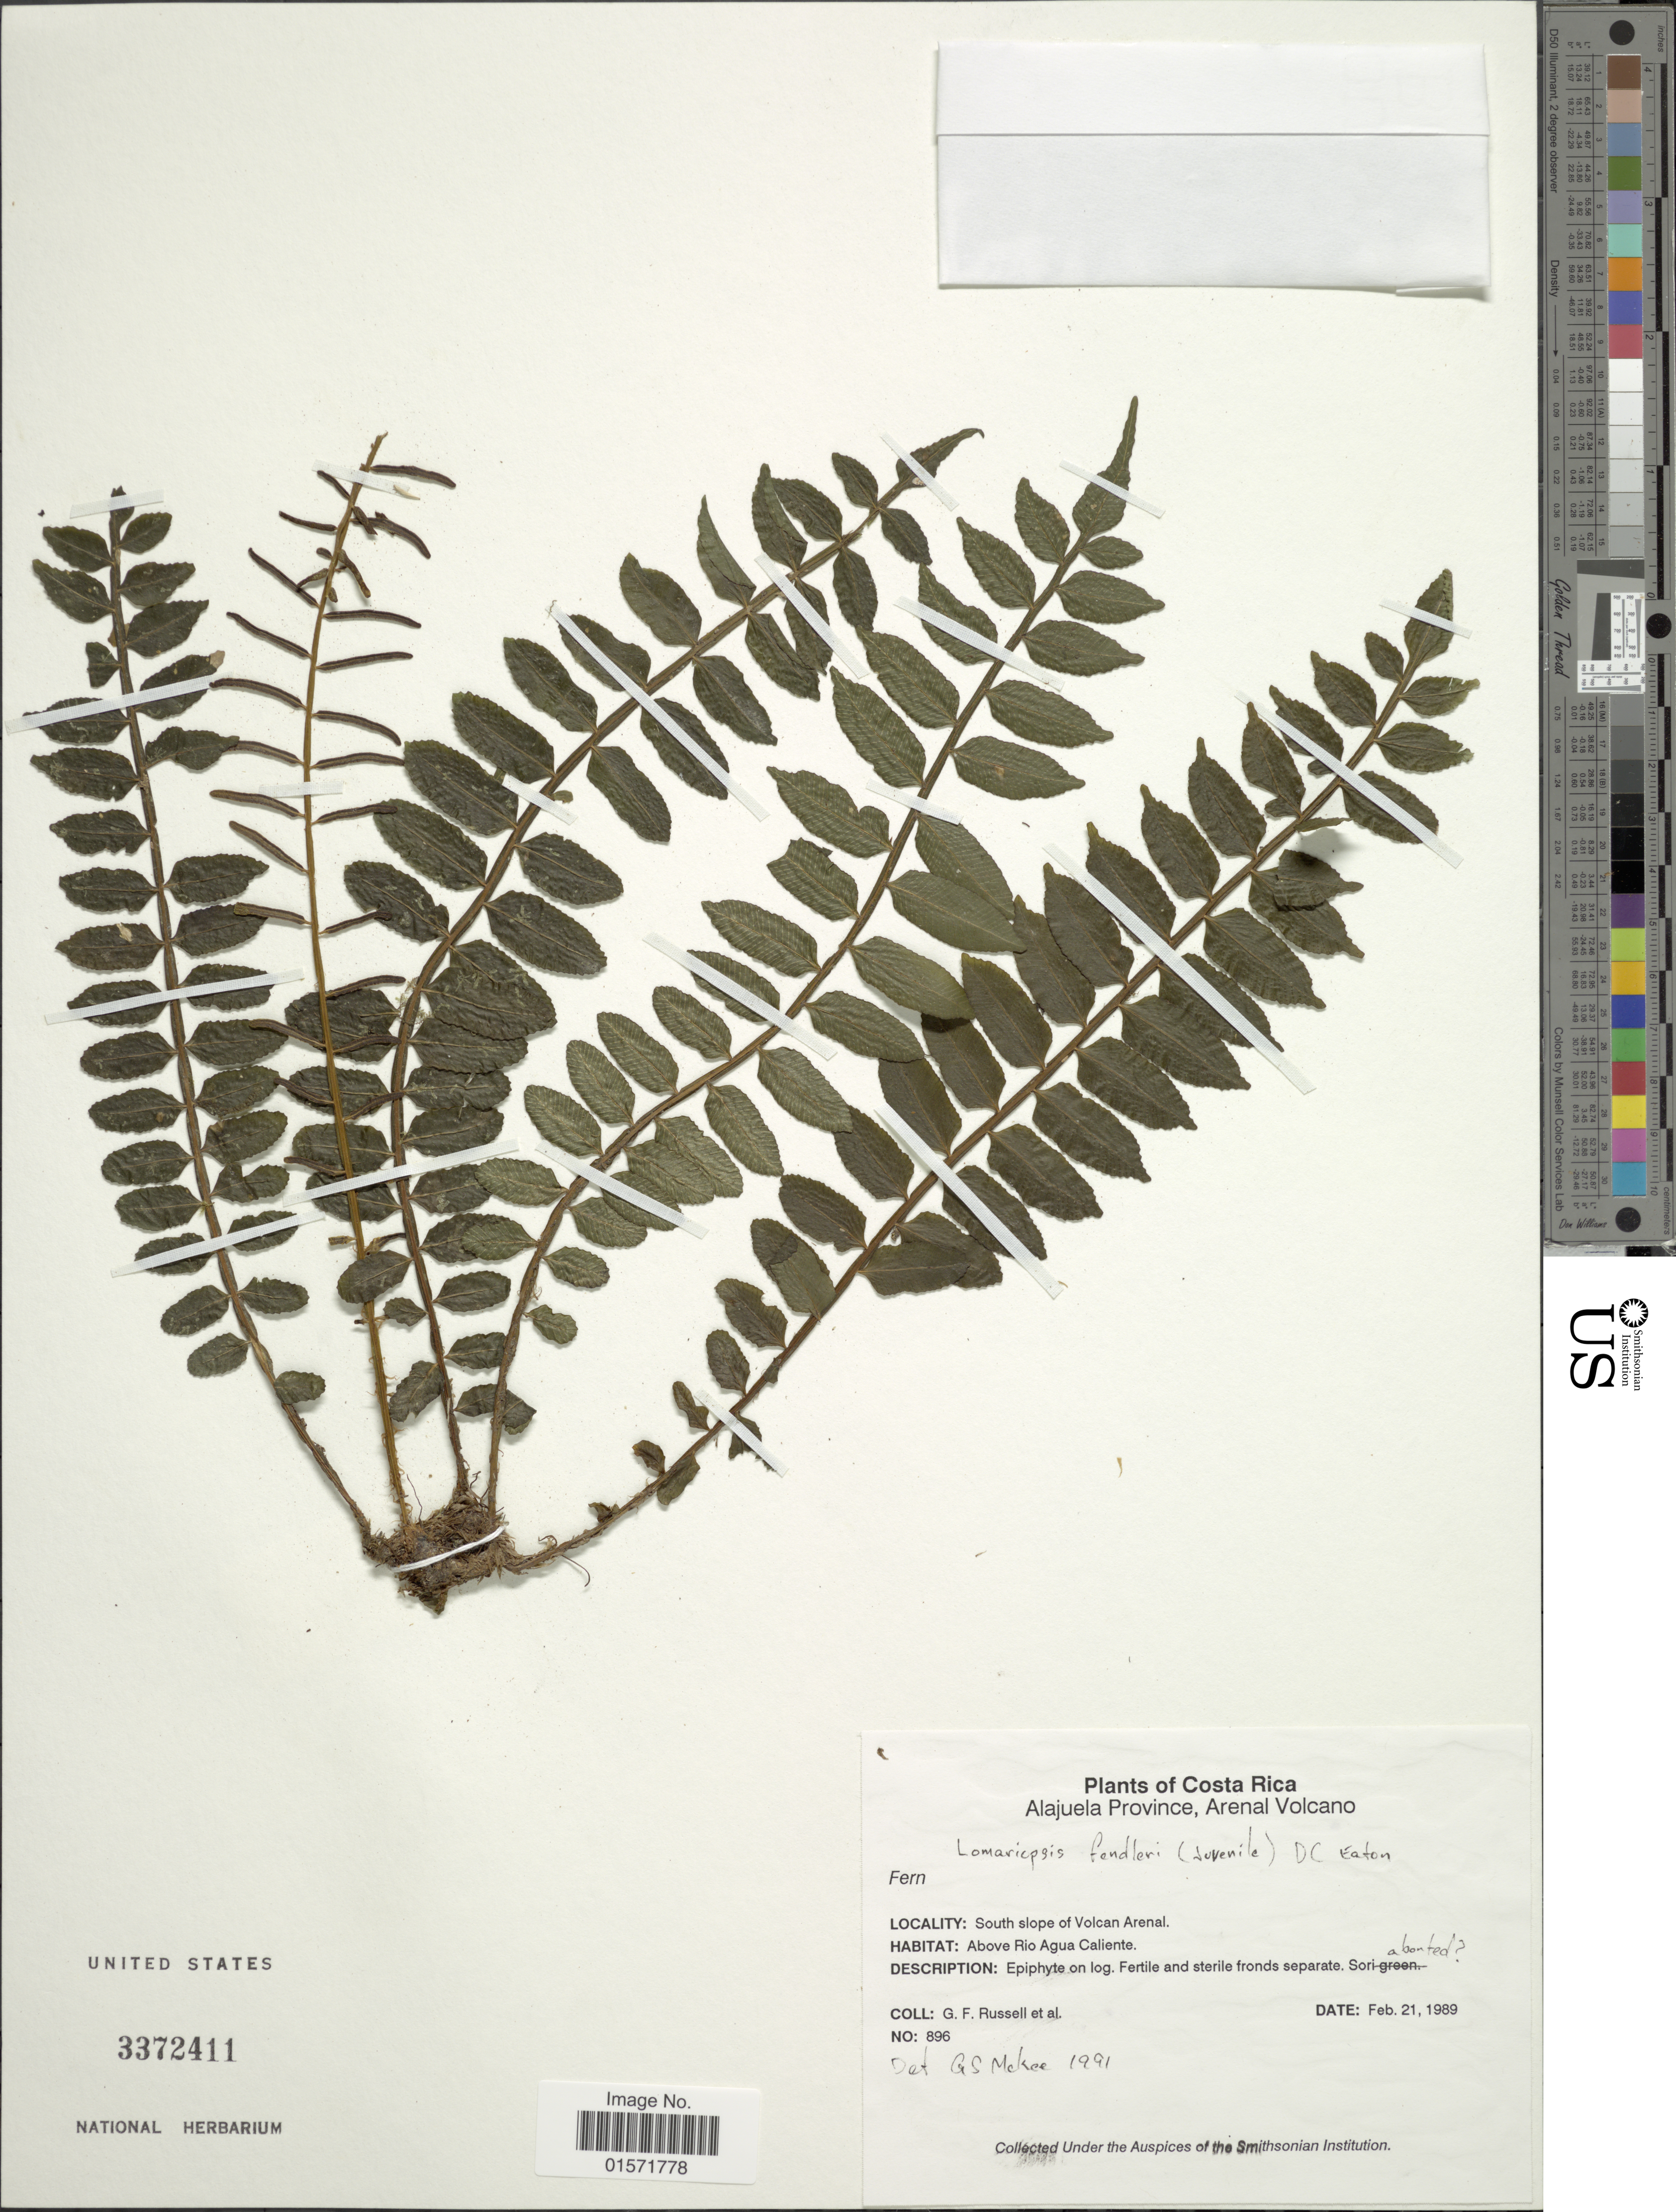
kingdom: Plantae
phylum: Tracheophyta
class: Polypodiopsida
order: Polypodiales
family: Lomariopsidaceae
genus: Lomariopsis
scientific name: Lomariopsis fendleri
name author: D.C. Eaton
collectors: G. Russell & et al.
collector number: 896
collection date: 1989-02-21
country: Costa Rica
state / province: Alajuela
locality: Arenal Volcano, South slope of Volcan Arenal, Above Rio Agua Caliente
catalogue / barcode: US 3372411